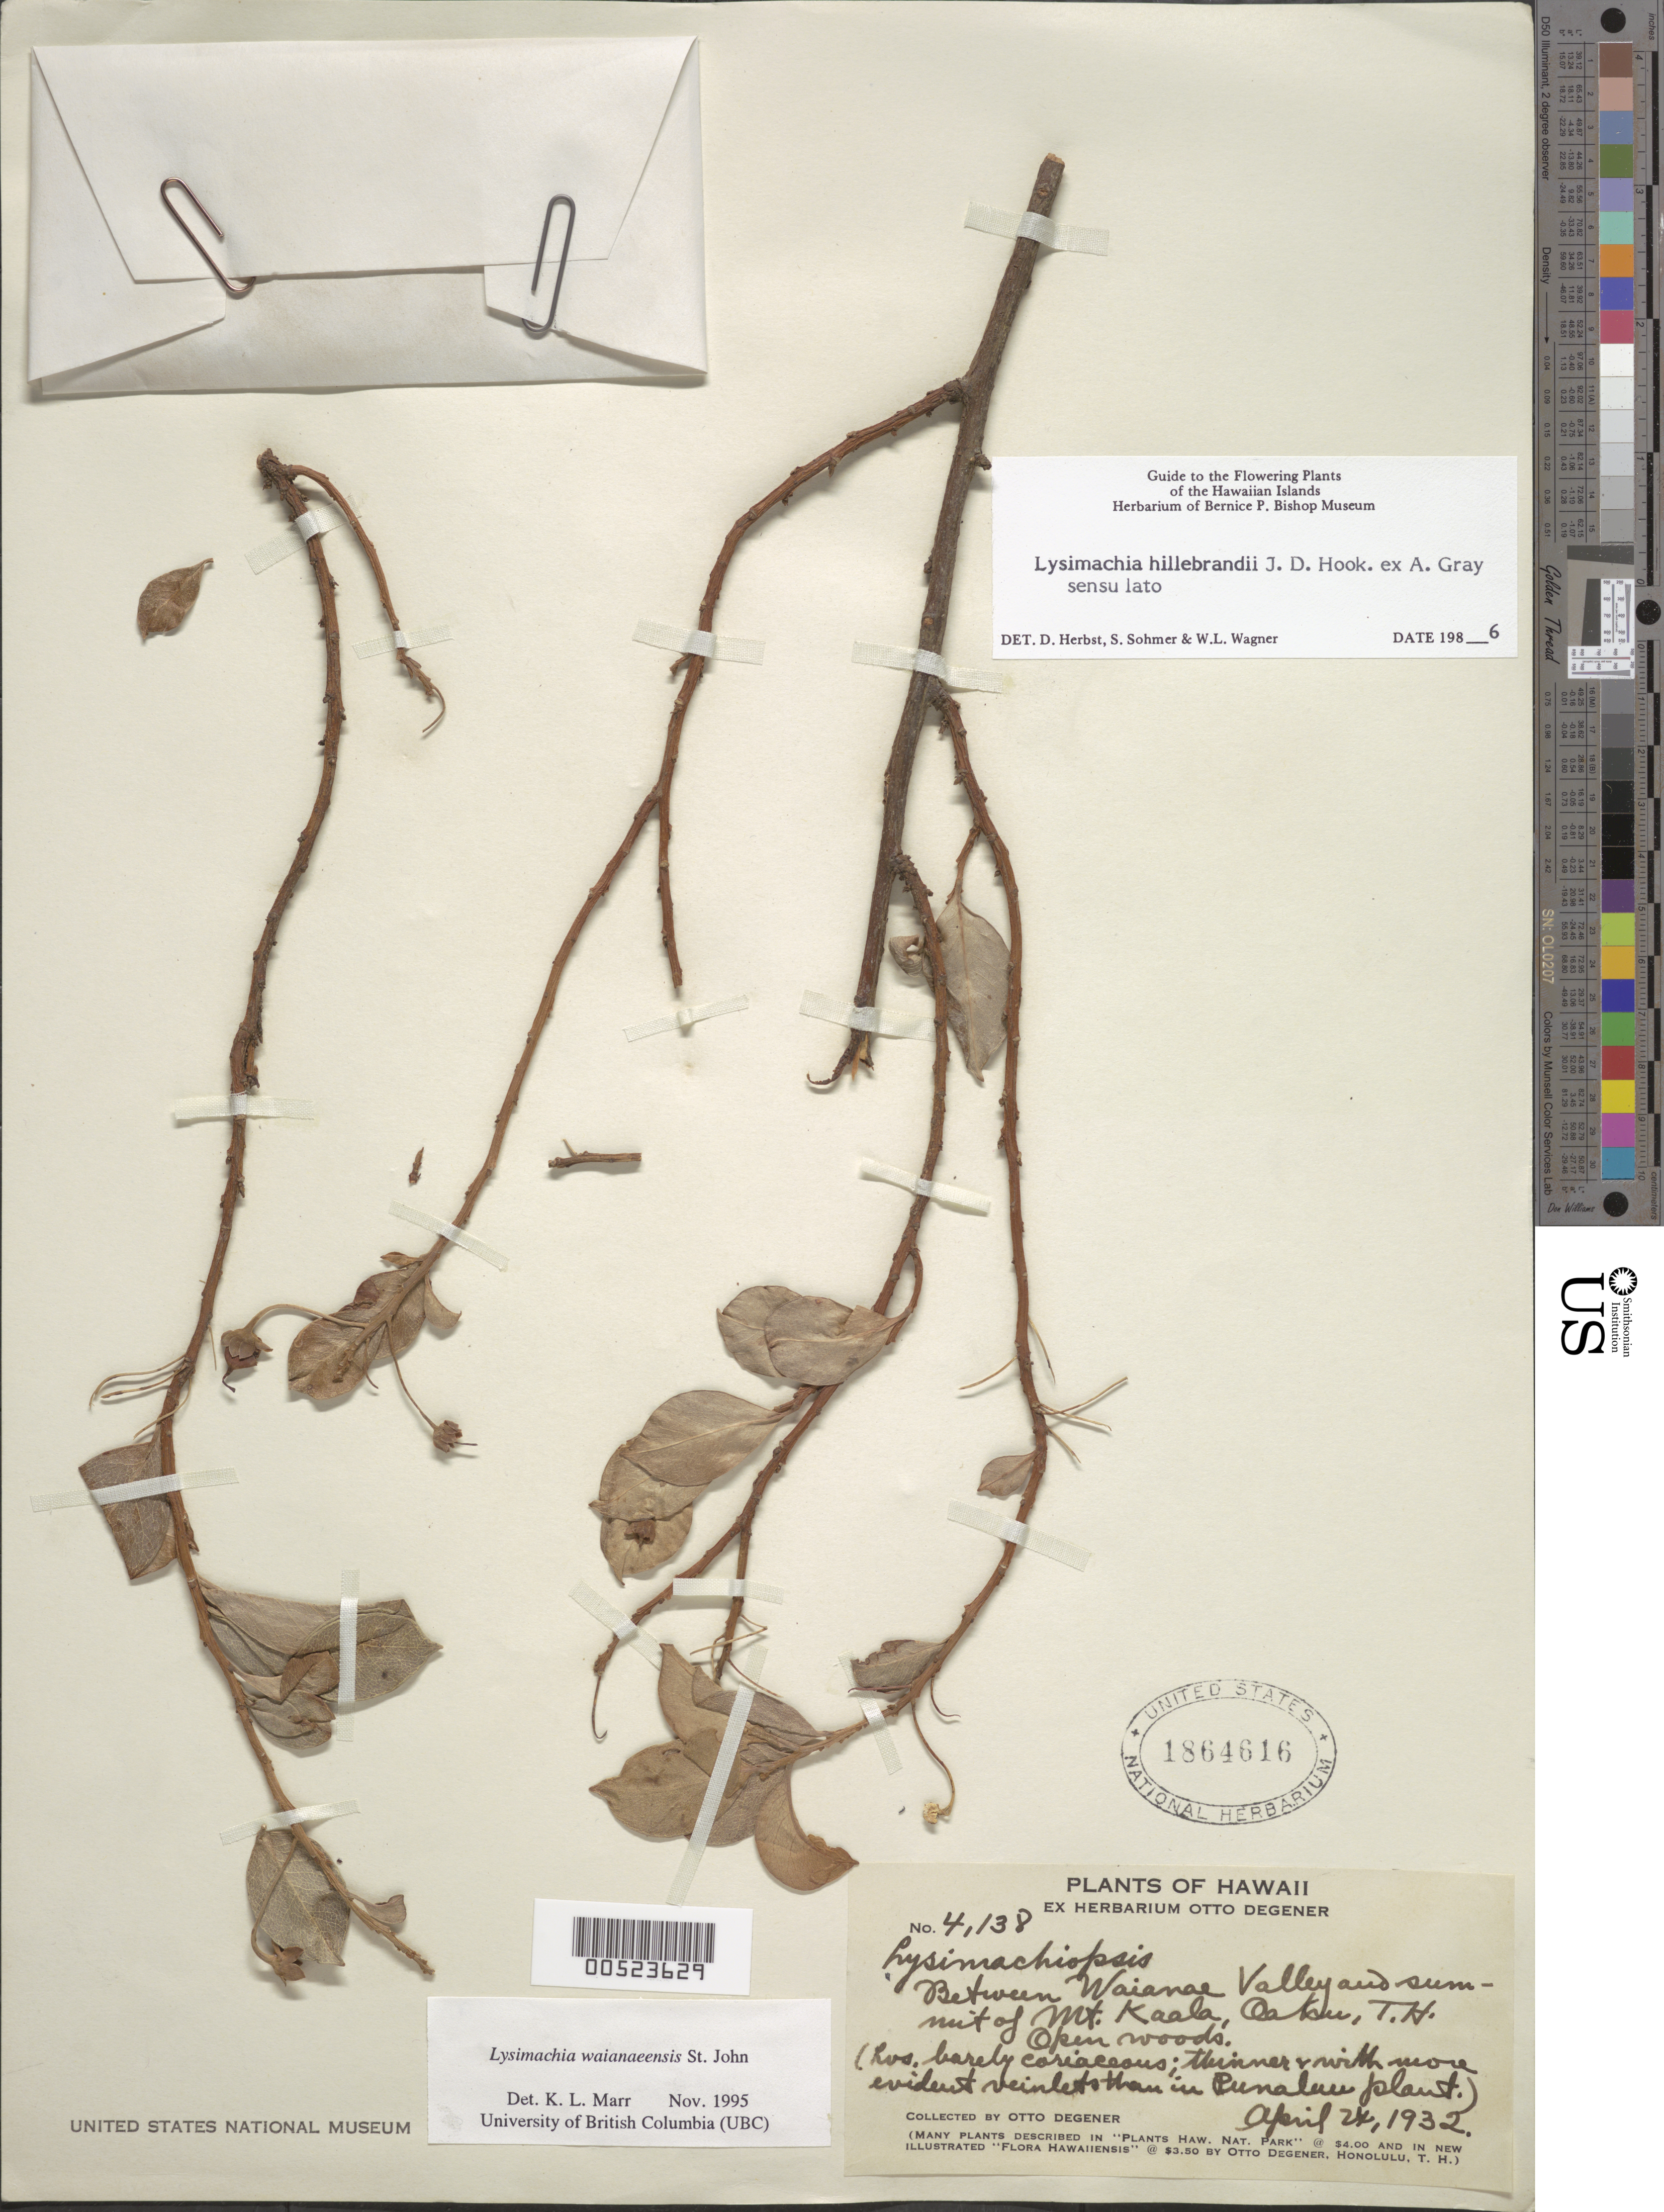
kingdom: Plantae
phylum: Tracheophyta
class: Magnoliopsida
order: Ericales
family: Primulaceae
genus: Lysimachia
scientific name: Lysimachia hillebrandii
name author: Hook. f. ex A. Gray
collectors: O. Degener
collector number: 4138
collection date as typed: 24 Apr 1932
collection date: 1932-04-24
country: United States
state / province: Hawaii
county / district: Honolulu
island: Oahu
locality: Between Waianae Valley and summit of Mt Kaala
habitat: Open woods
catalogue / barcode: US 1864616